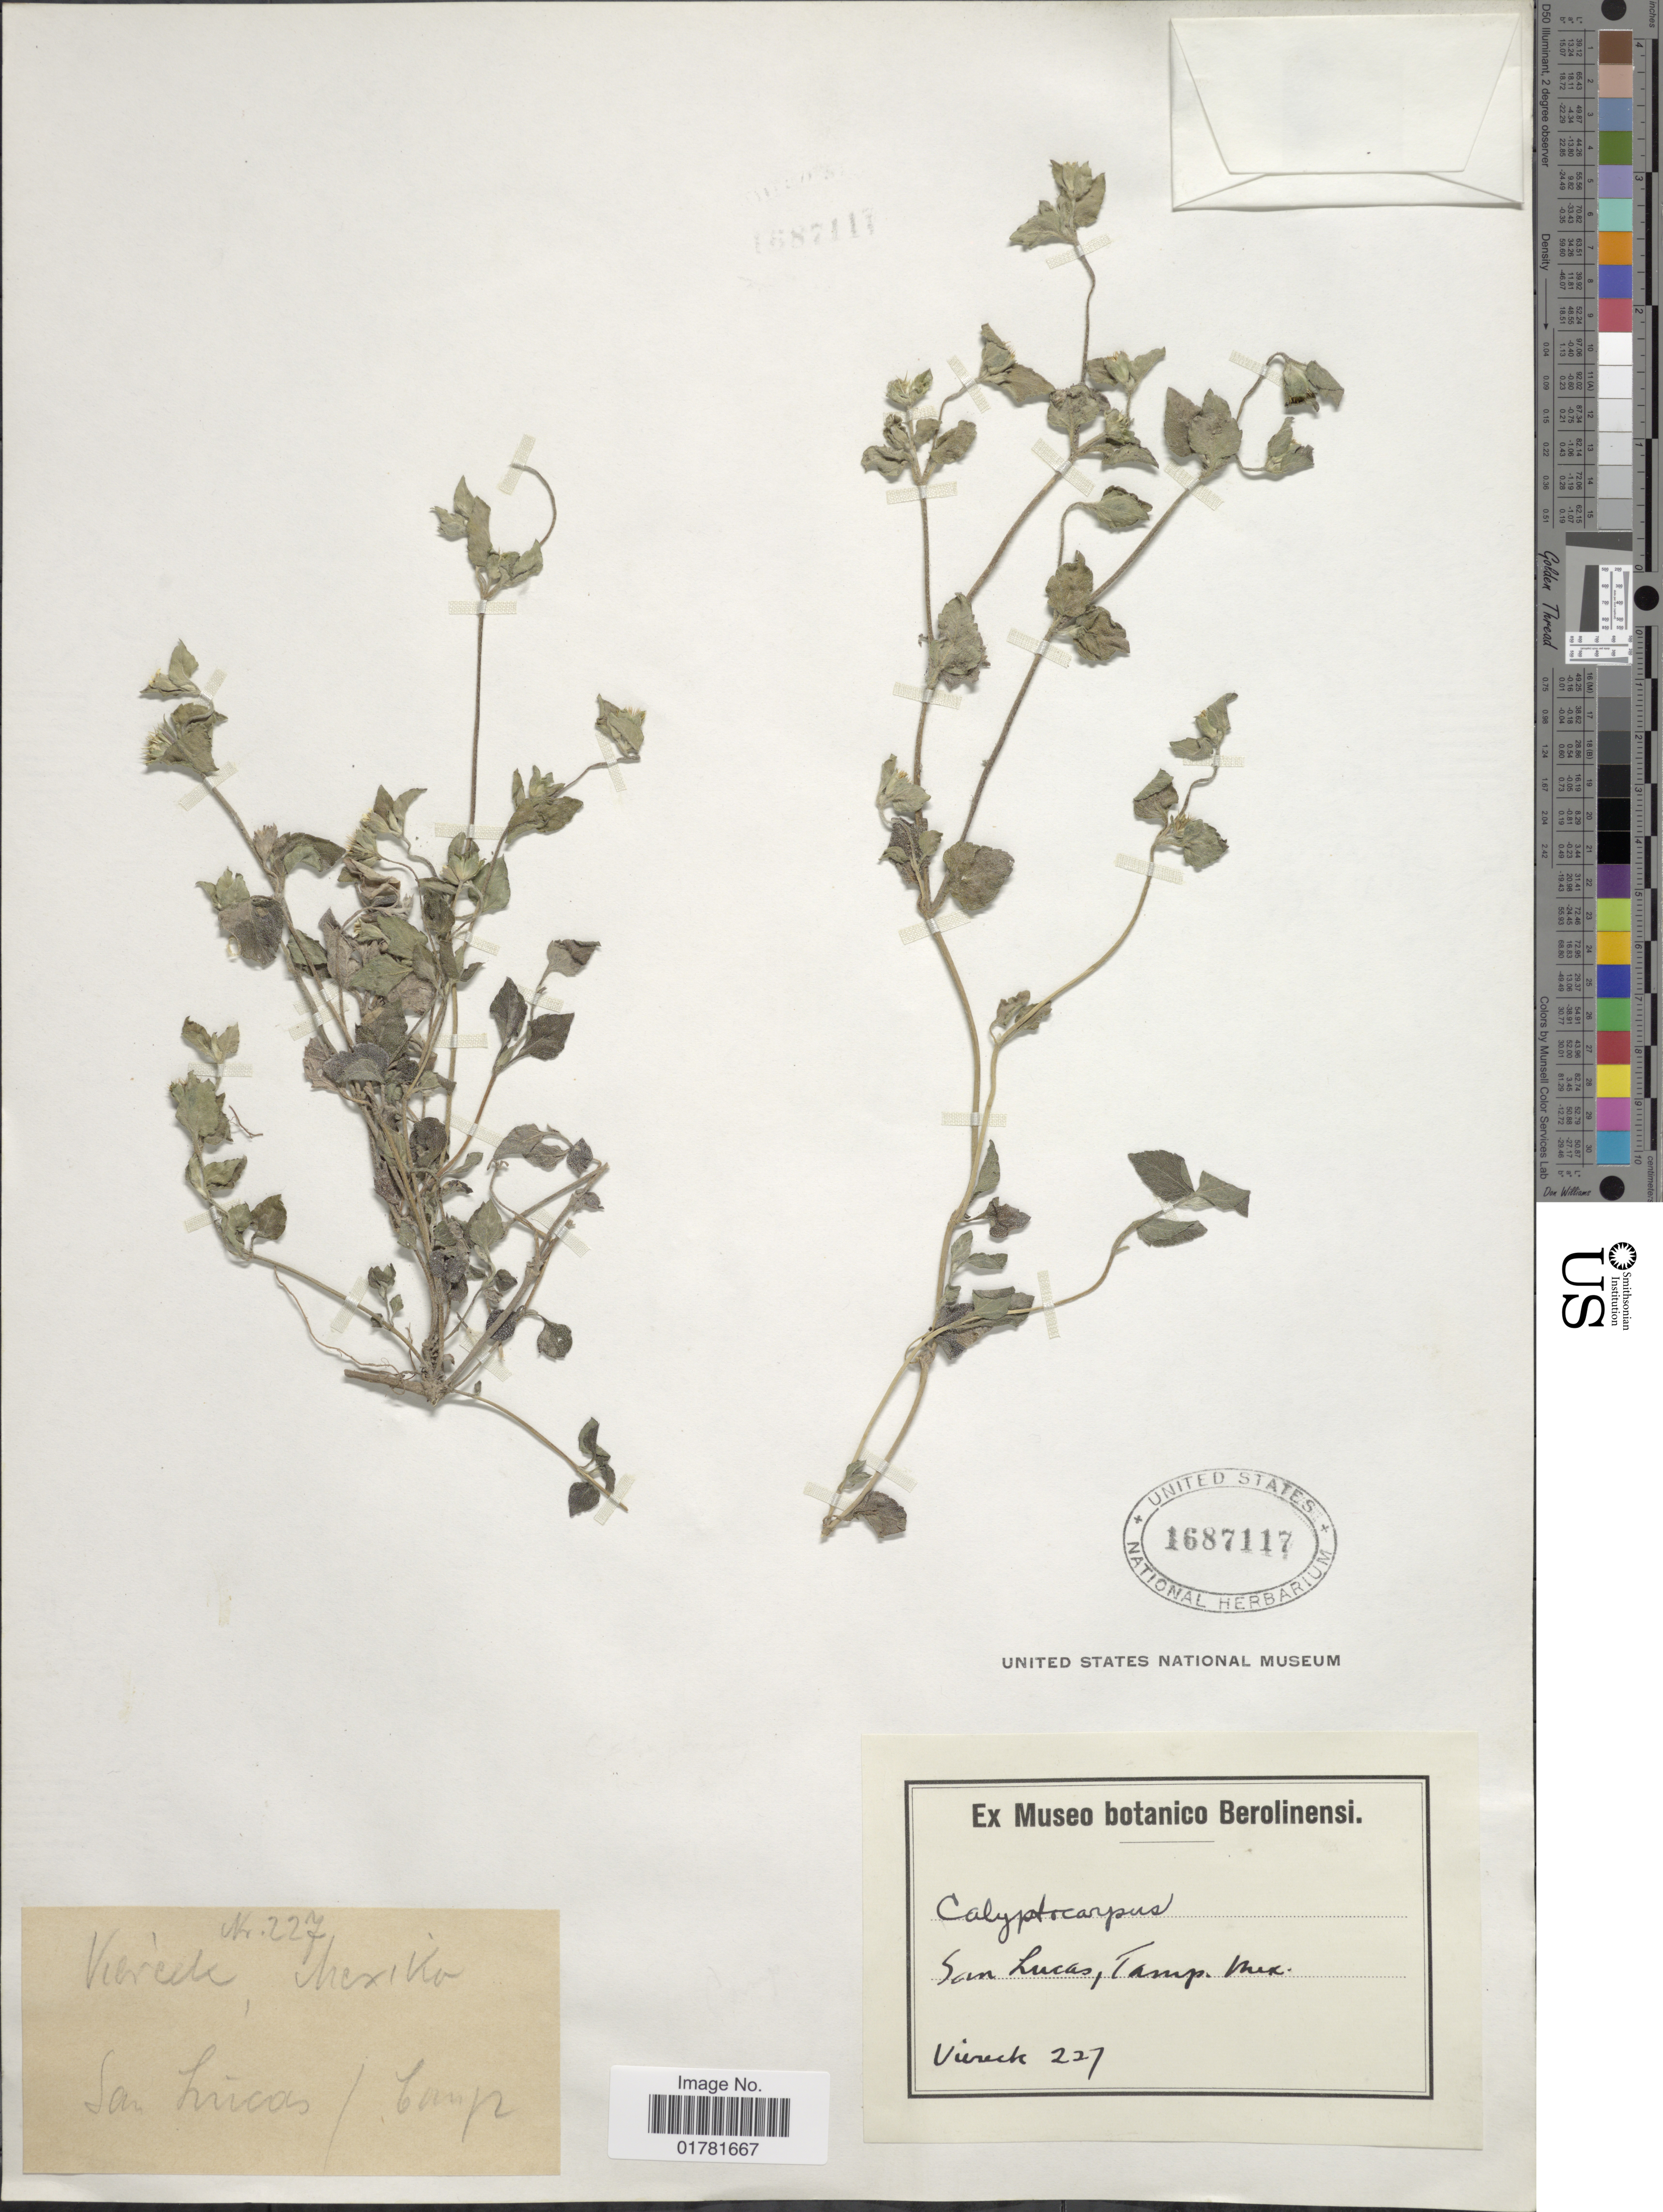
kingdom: Plantae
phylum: Tracheophyta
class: Magnoliopsida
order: Asterales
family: Asteraceae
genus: Calyptocarpus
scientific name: Calyptocarpus vialis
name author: Less.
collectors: -. Viereck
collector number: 227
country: Mexico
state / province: Tamaulipas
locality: San Lucas, Tamp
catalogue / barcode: US 1687117